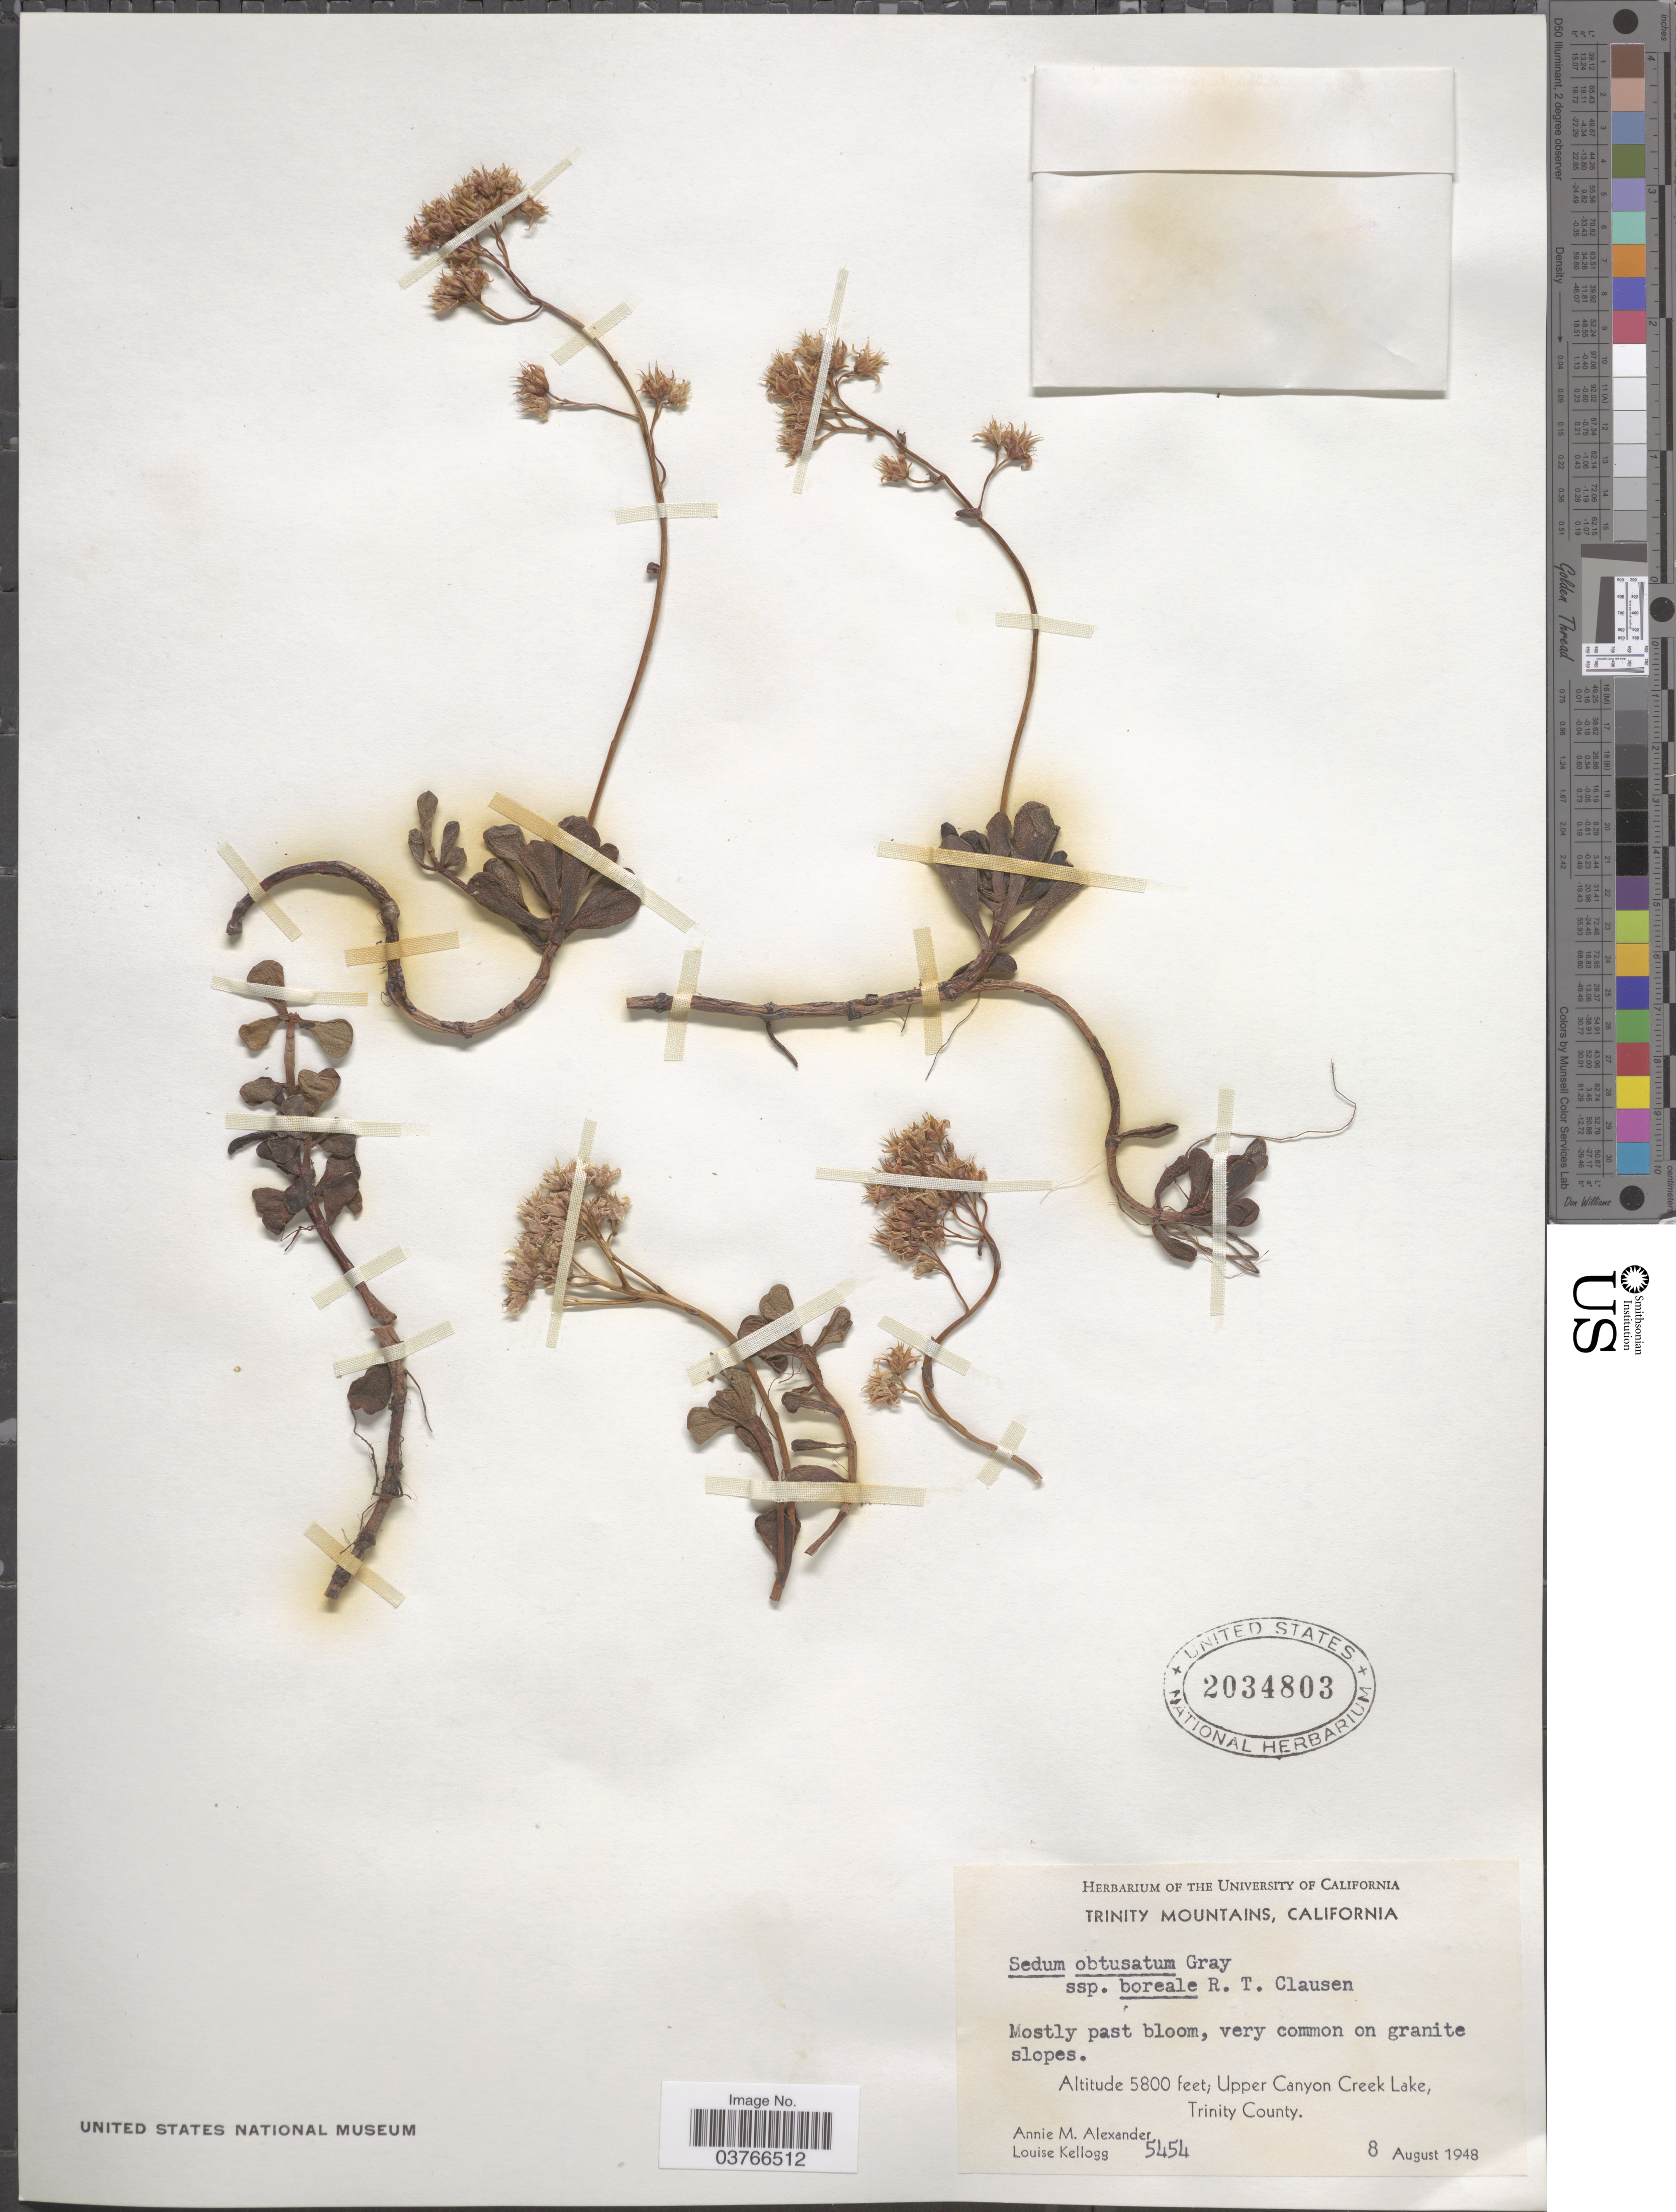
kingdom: Plantae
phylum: Tracheophyta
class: Magnoliopsida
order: Saxifragales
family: Crassulaceae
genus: Sedum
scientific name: Sedum obtusatum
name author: A. Gray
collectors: A. M. Alexander & L. Kellogg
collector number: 5454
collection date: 1948-08-08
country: United States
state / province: California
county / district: Trinity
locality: Trinity Mountains. Upper Canyon Creek Lake, Trinity County.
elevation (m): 1768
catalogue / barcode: US 2034803